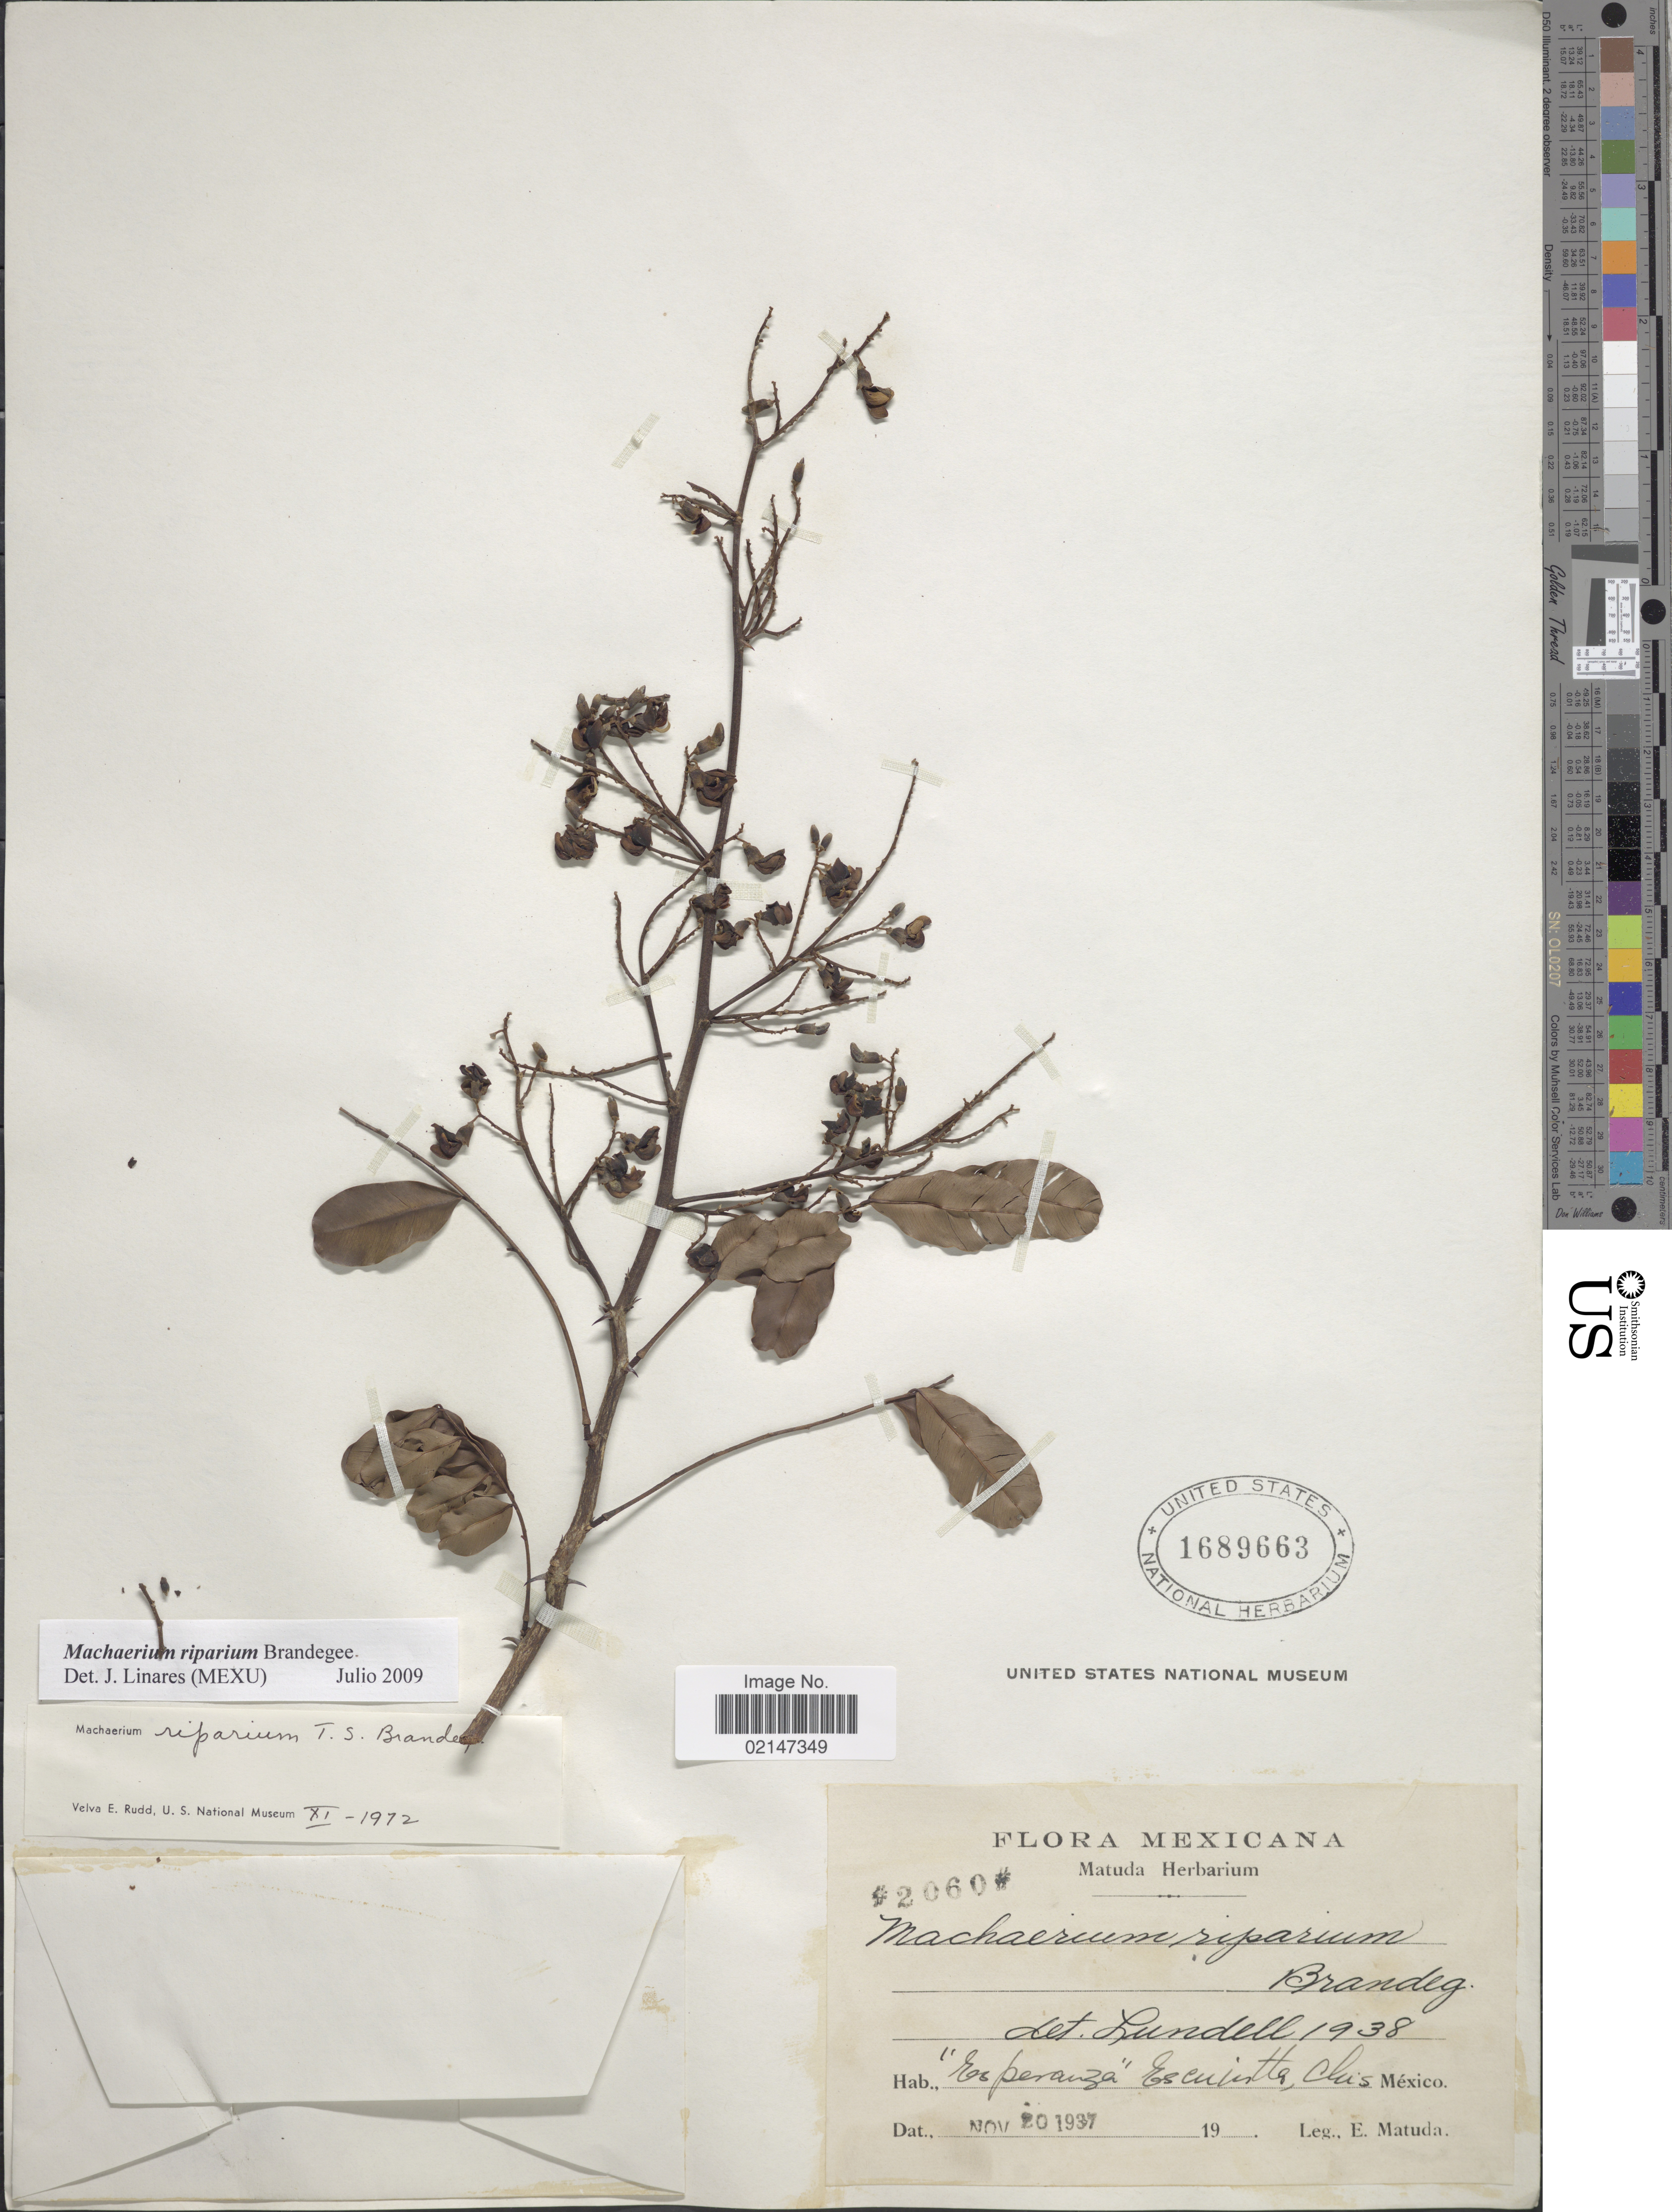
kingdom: Plantae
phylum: Tracheophyta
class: Magnoliopsida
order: Fabales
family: Fabaceae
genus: Machaerium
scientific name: Machaerium riparium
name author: Brandegee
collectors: E. Matuda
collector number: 2060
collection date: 1937-11-20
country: Mexico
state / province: Chiapas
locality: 'Esperanza' Escuintla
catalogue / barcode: US 1689663